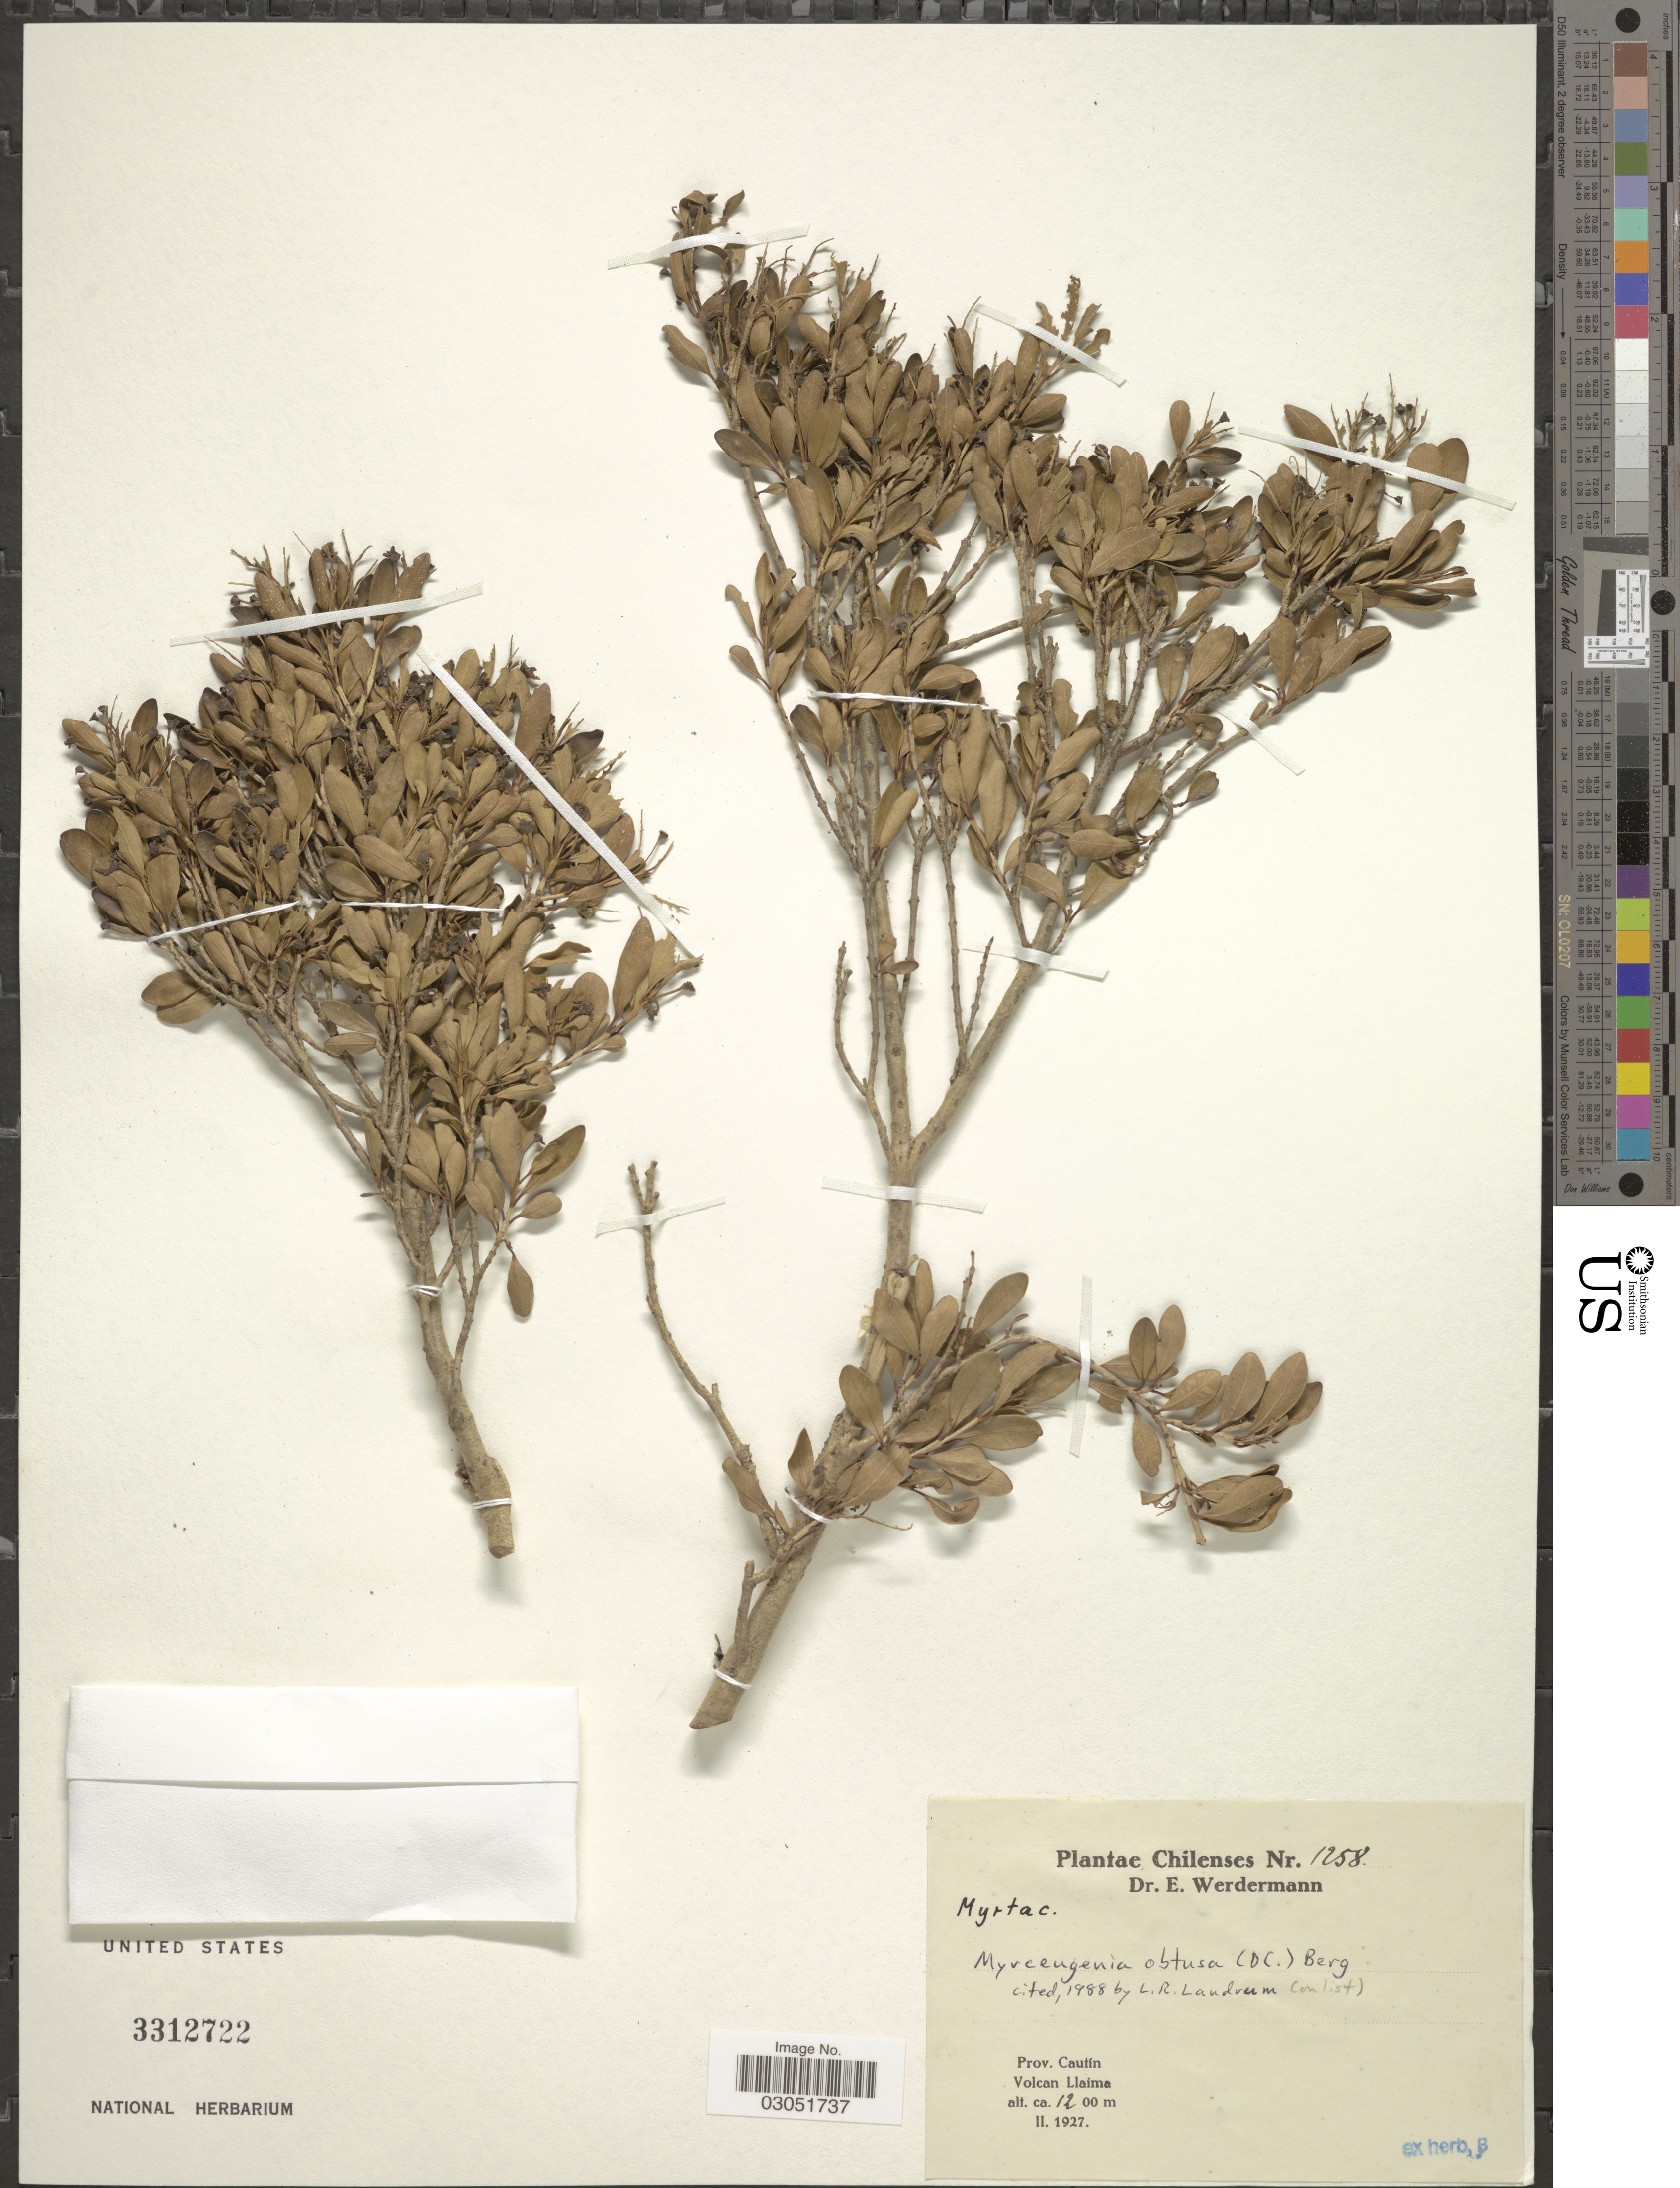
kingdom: Plantae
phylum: Tracheophyta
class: Magnoliopsida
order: Myrtales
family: Myrtaceae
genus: Myrceugenia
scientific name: Myrceugenia obtusa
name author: O. Berg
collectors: E. Werdermann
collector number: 1258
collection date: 1927-02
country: Chile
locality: Prov.Cautlín. Volcan Llaima.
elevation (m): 1200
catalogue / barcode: US 3312722